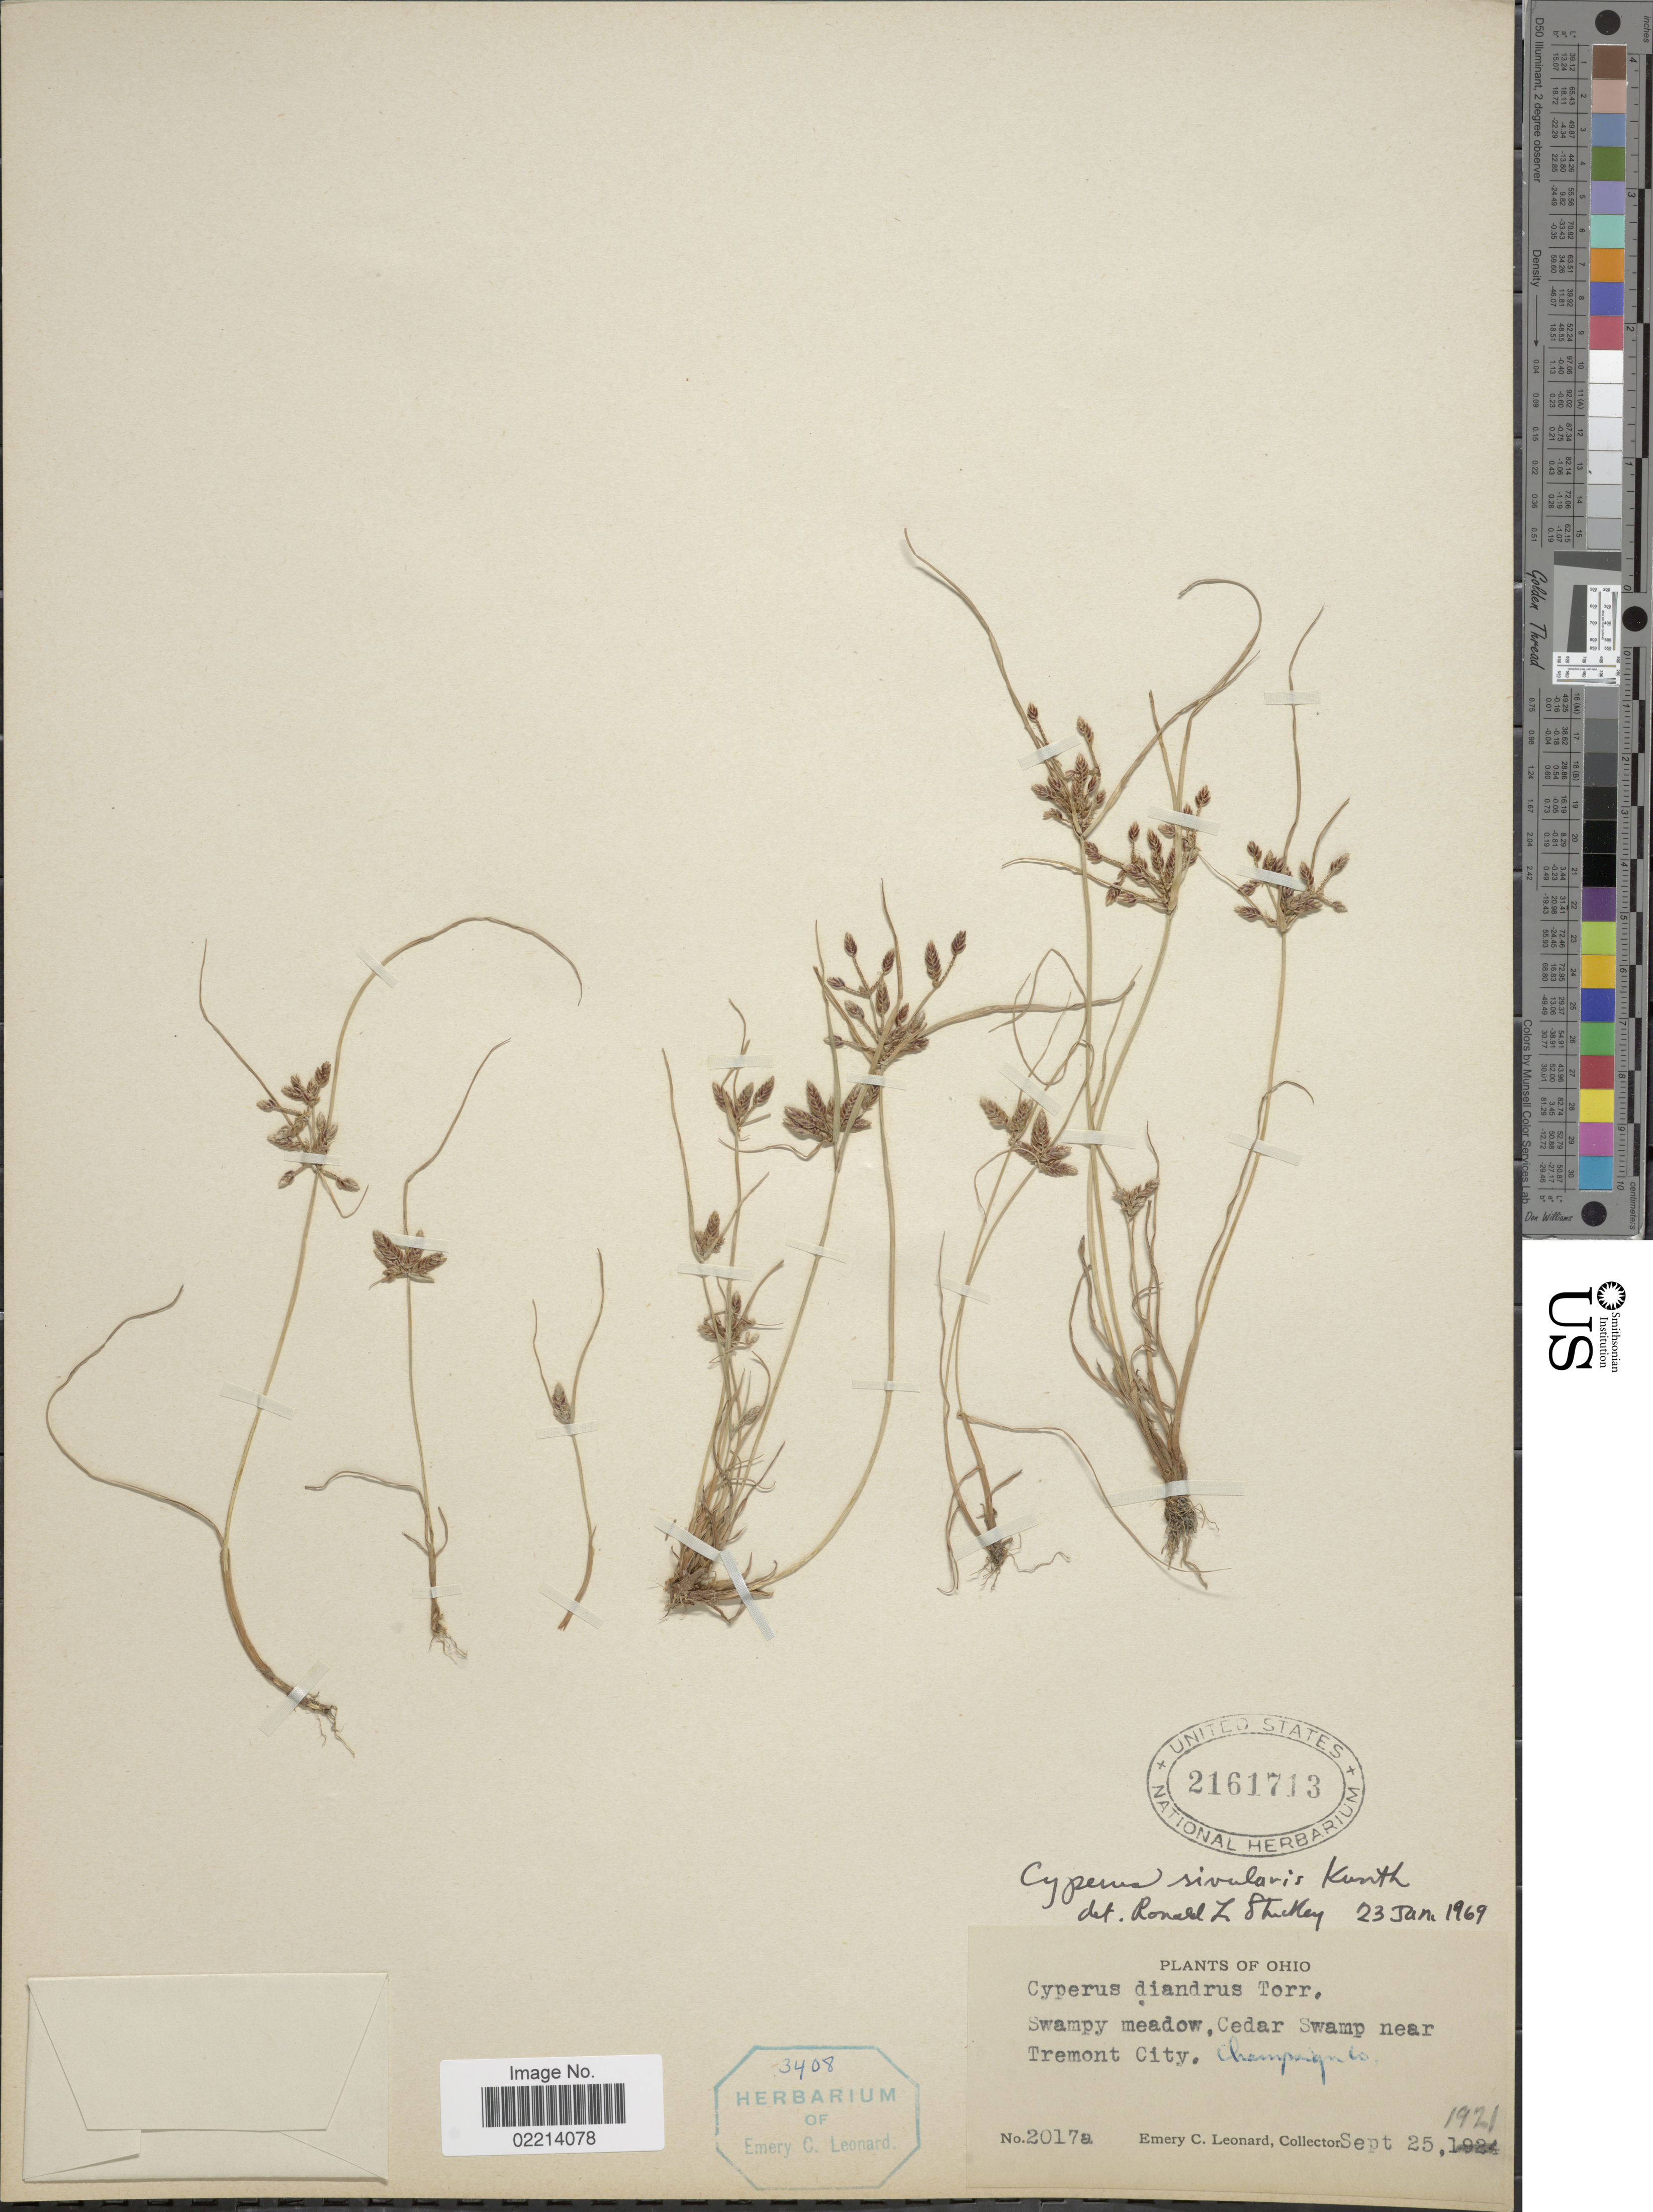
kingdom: Plantae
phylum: Tracheophyta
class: Liliopsida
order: Poales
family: Cyperaceae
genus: Cyperus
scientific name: Cyperus bipartitus Torr.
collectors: E. C. Leonard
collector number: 2017a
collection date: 1921-09-25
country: United States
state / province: Ohio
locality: Swampy meadow, Cedar Swamp near Tremont City. Champaign Co.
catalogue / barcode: US 2161713